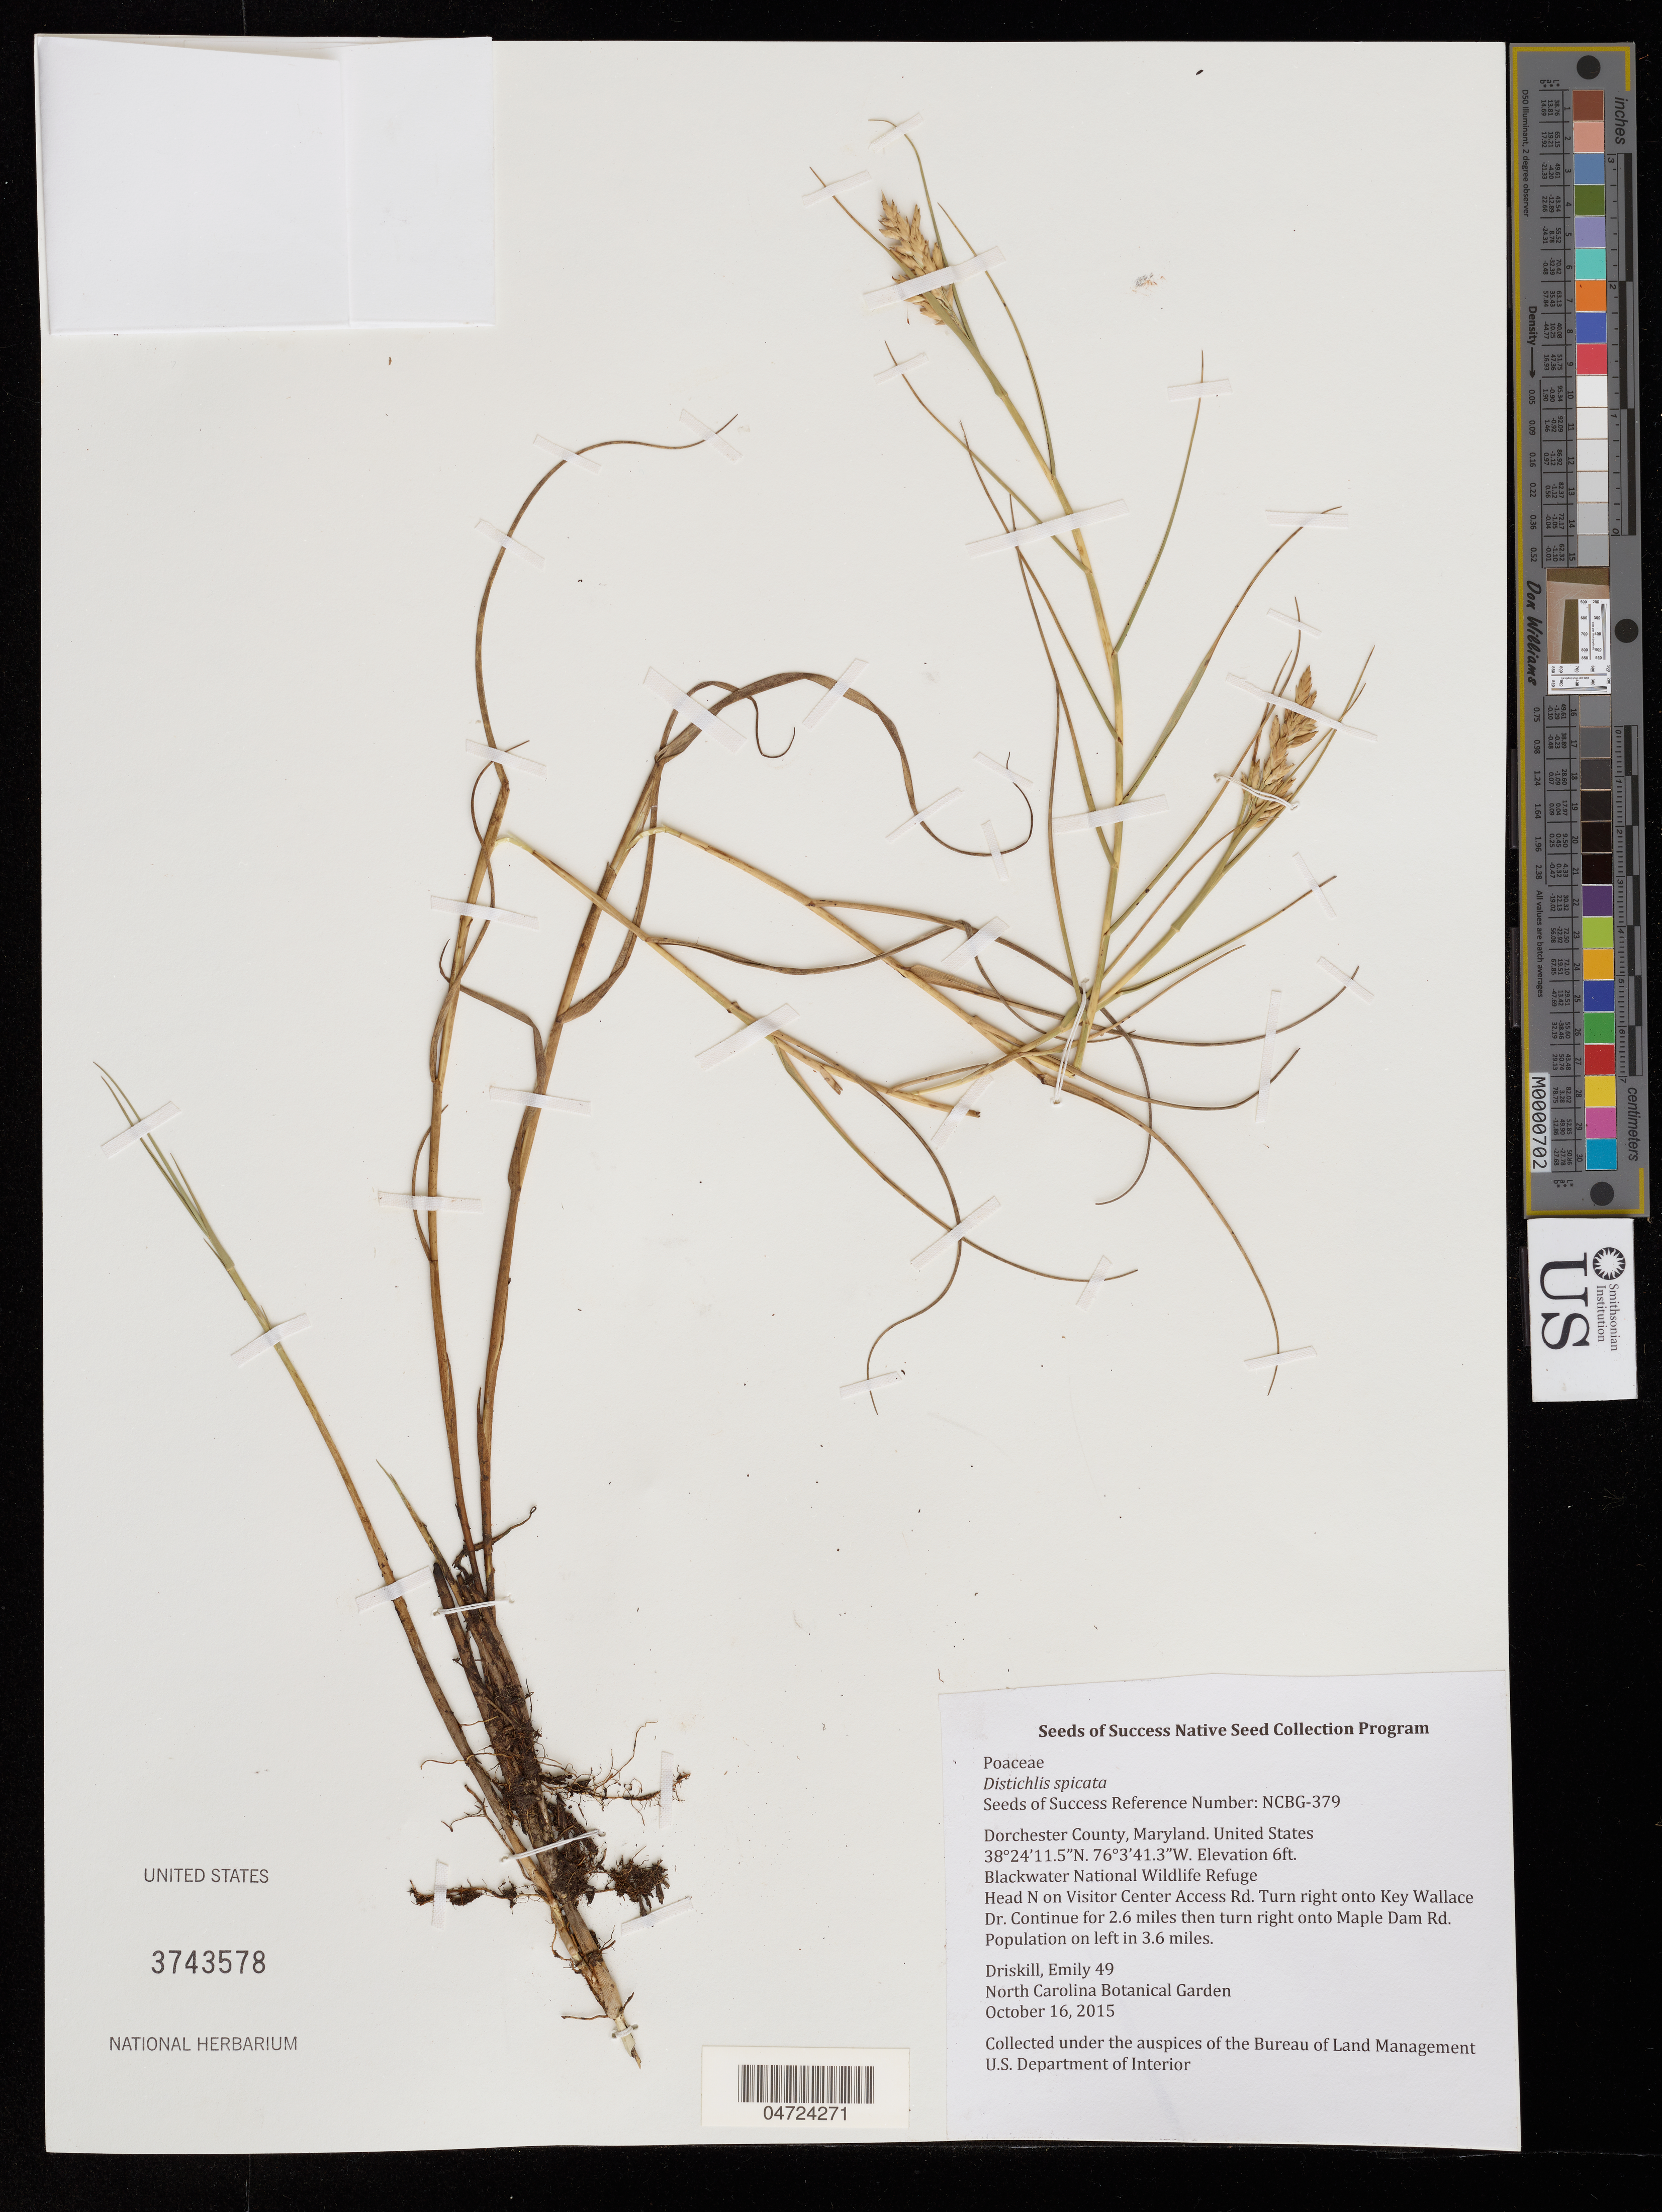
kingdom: Plantae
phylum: Tracheophyta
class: Liliopsida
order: Poales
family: Poaceae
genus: Distichlis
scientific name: Distichlis spicata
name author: (L.) Greene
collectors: E. Driskill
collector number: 49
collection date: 2015-10-16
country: United States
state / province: Maryland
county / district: Dorchester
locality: Dorchester County. Blackwater National Wildlife Refuge. Head N on Visitor Center Access Rd. Turn right onto Key Wallace Dr. Continue for 2.6 miles then turn right onto Maple Dam Rd. Population on left in 3.6 miles.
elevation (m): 2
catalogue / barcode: US 3743578